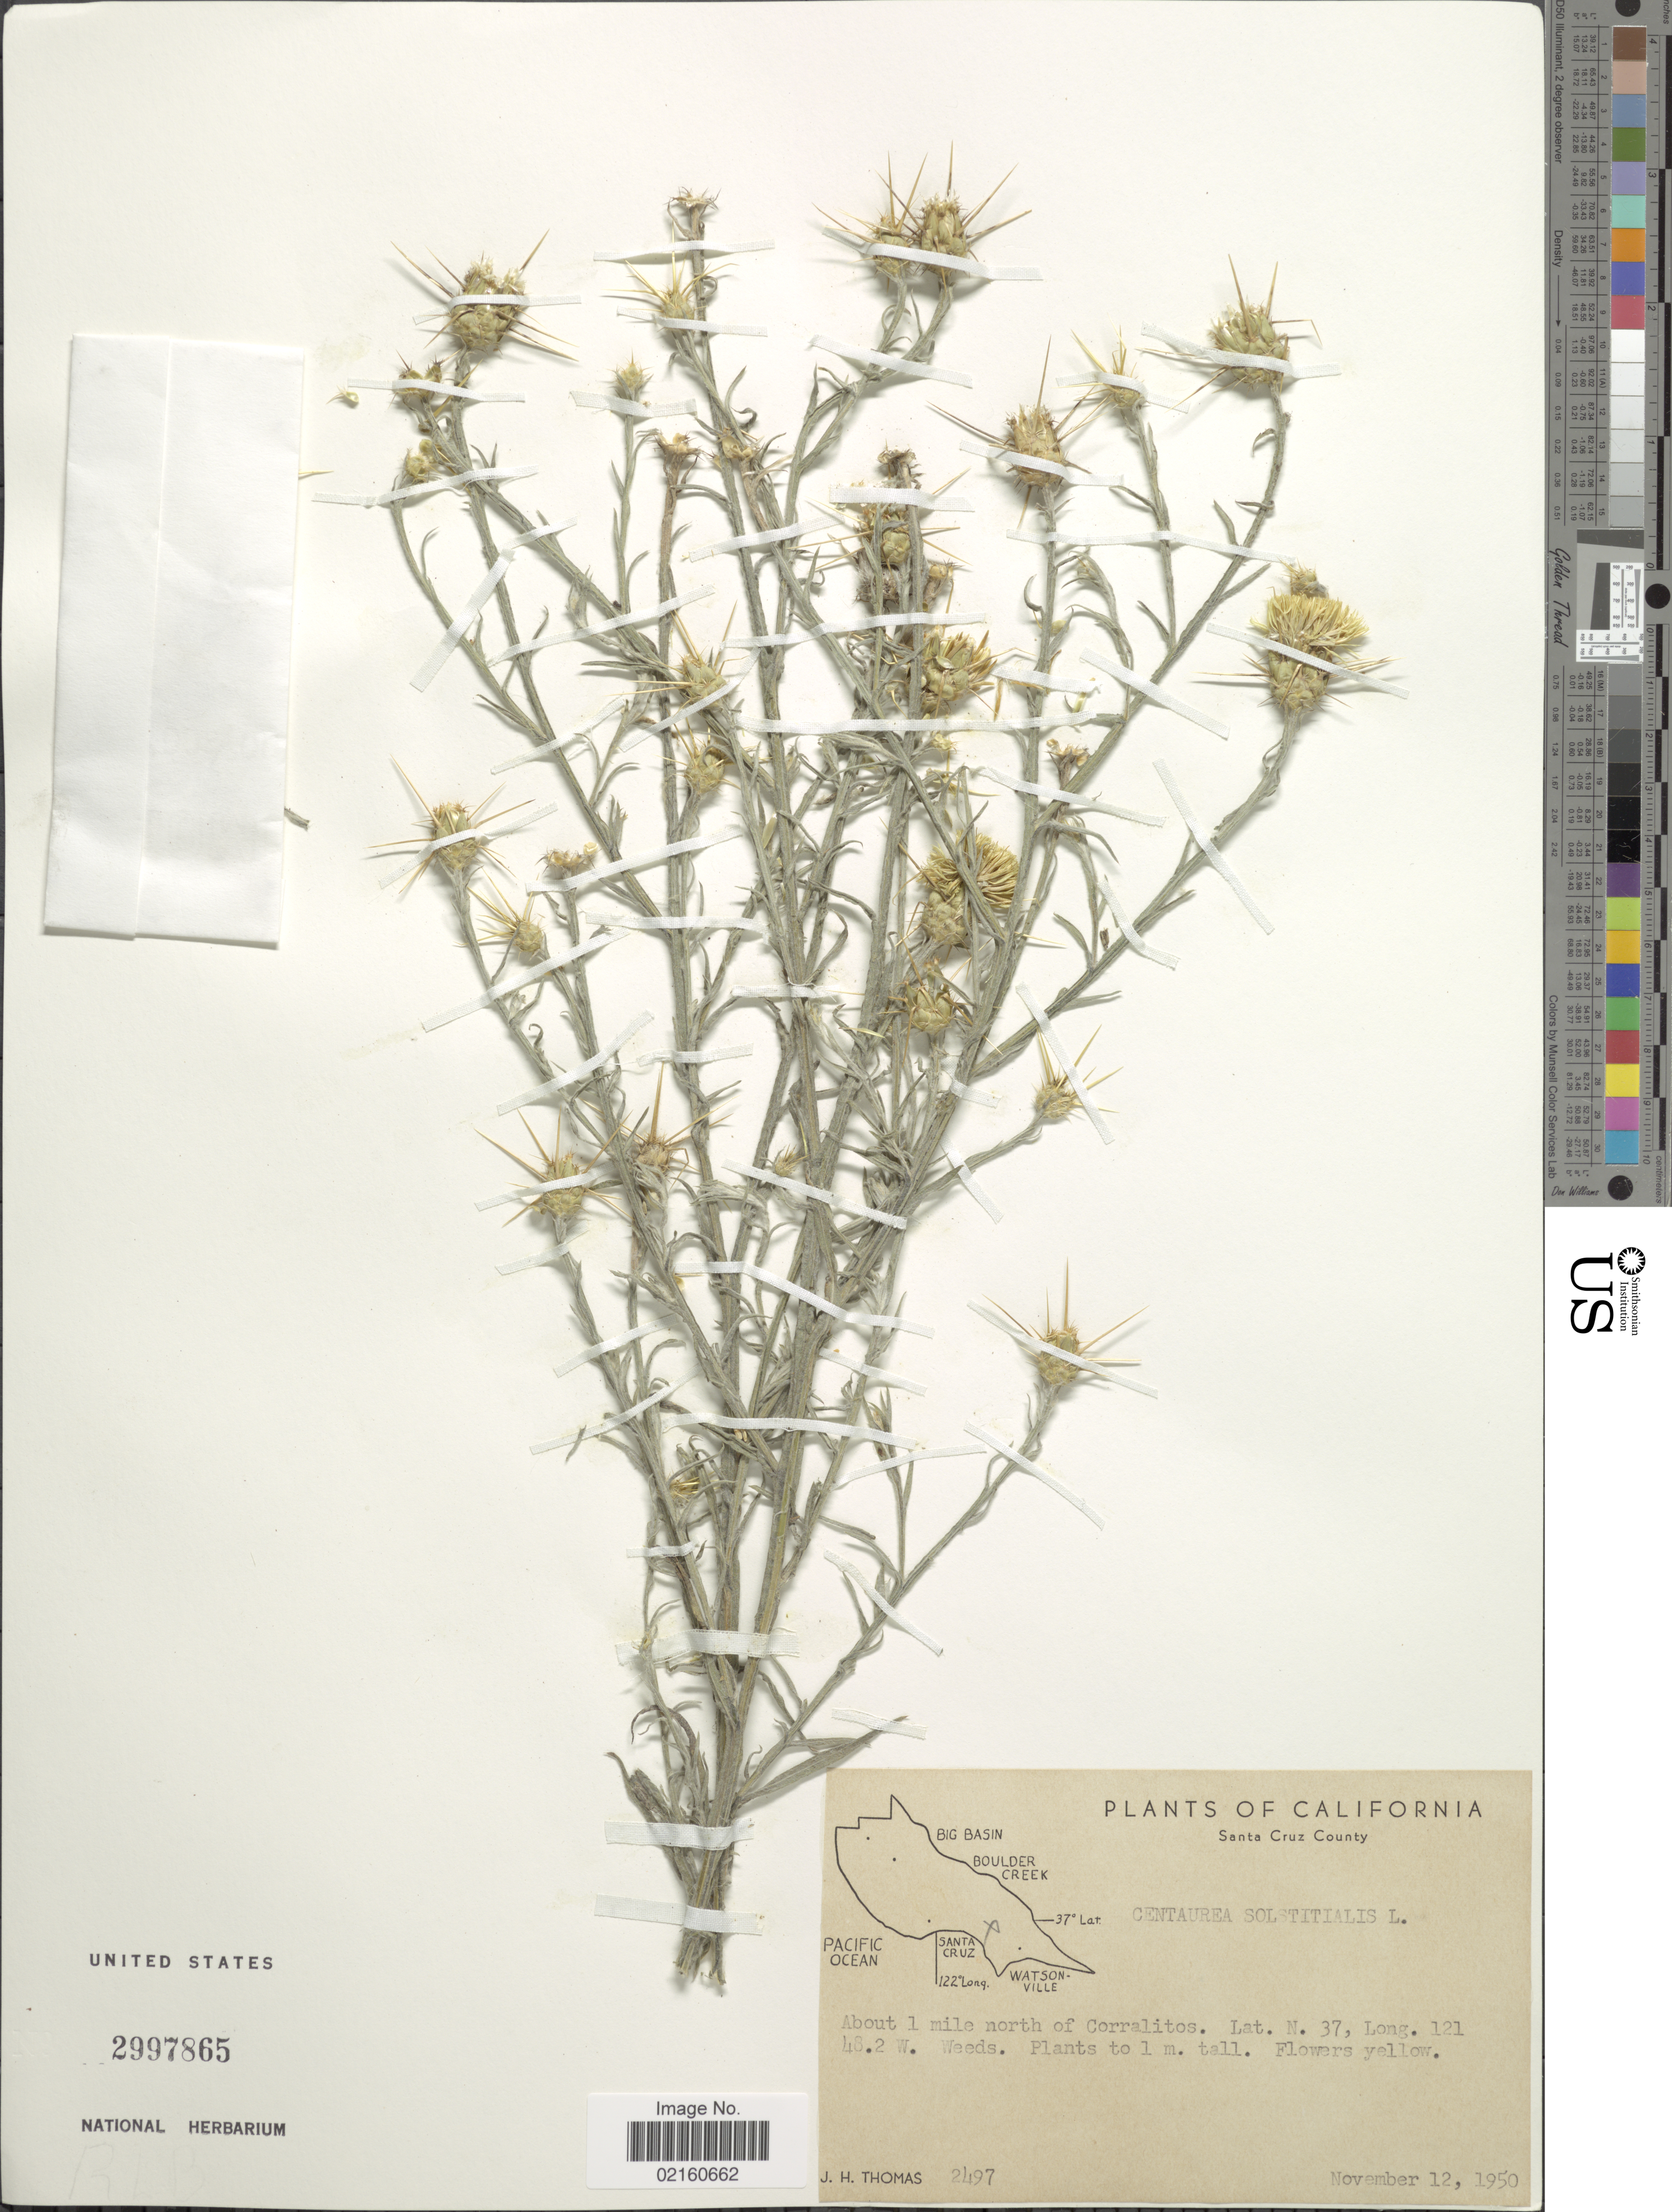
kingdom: Plantae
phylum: Tracheophyta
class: Magnoliopsida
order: Asterales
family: Asteraceae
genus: Centaurea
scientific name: Centaurea solstitialis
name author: L.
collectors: J. H. Thomas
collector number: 2497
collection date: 1950-11-12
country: United States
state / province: California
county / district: Santa Cruz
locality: Santa Cruz County, about 1 mile north of Corralitos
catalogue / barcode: US 2997865